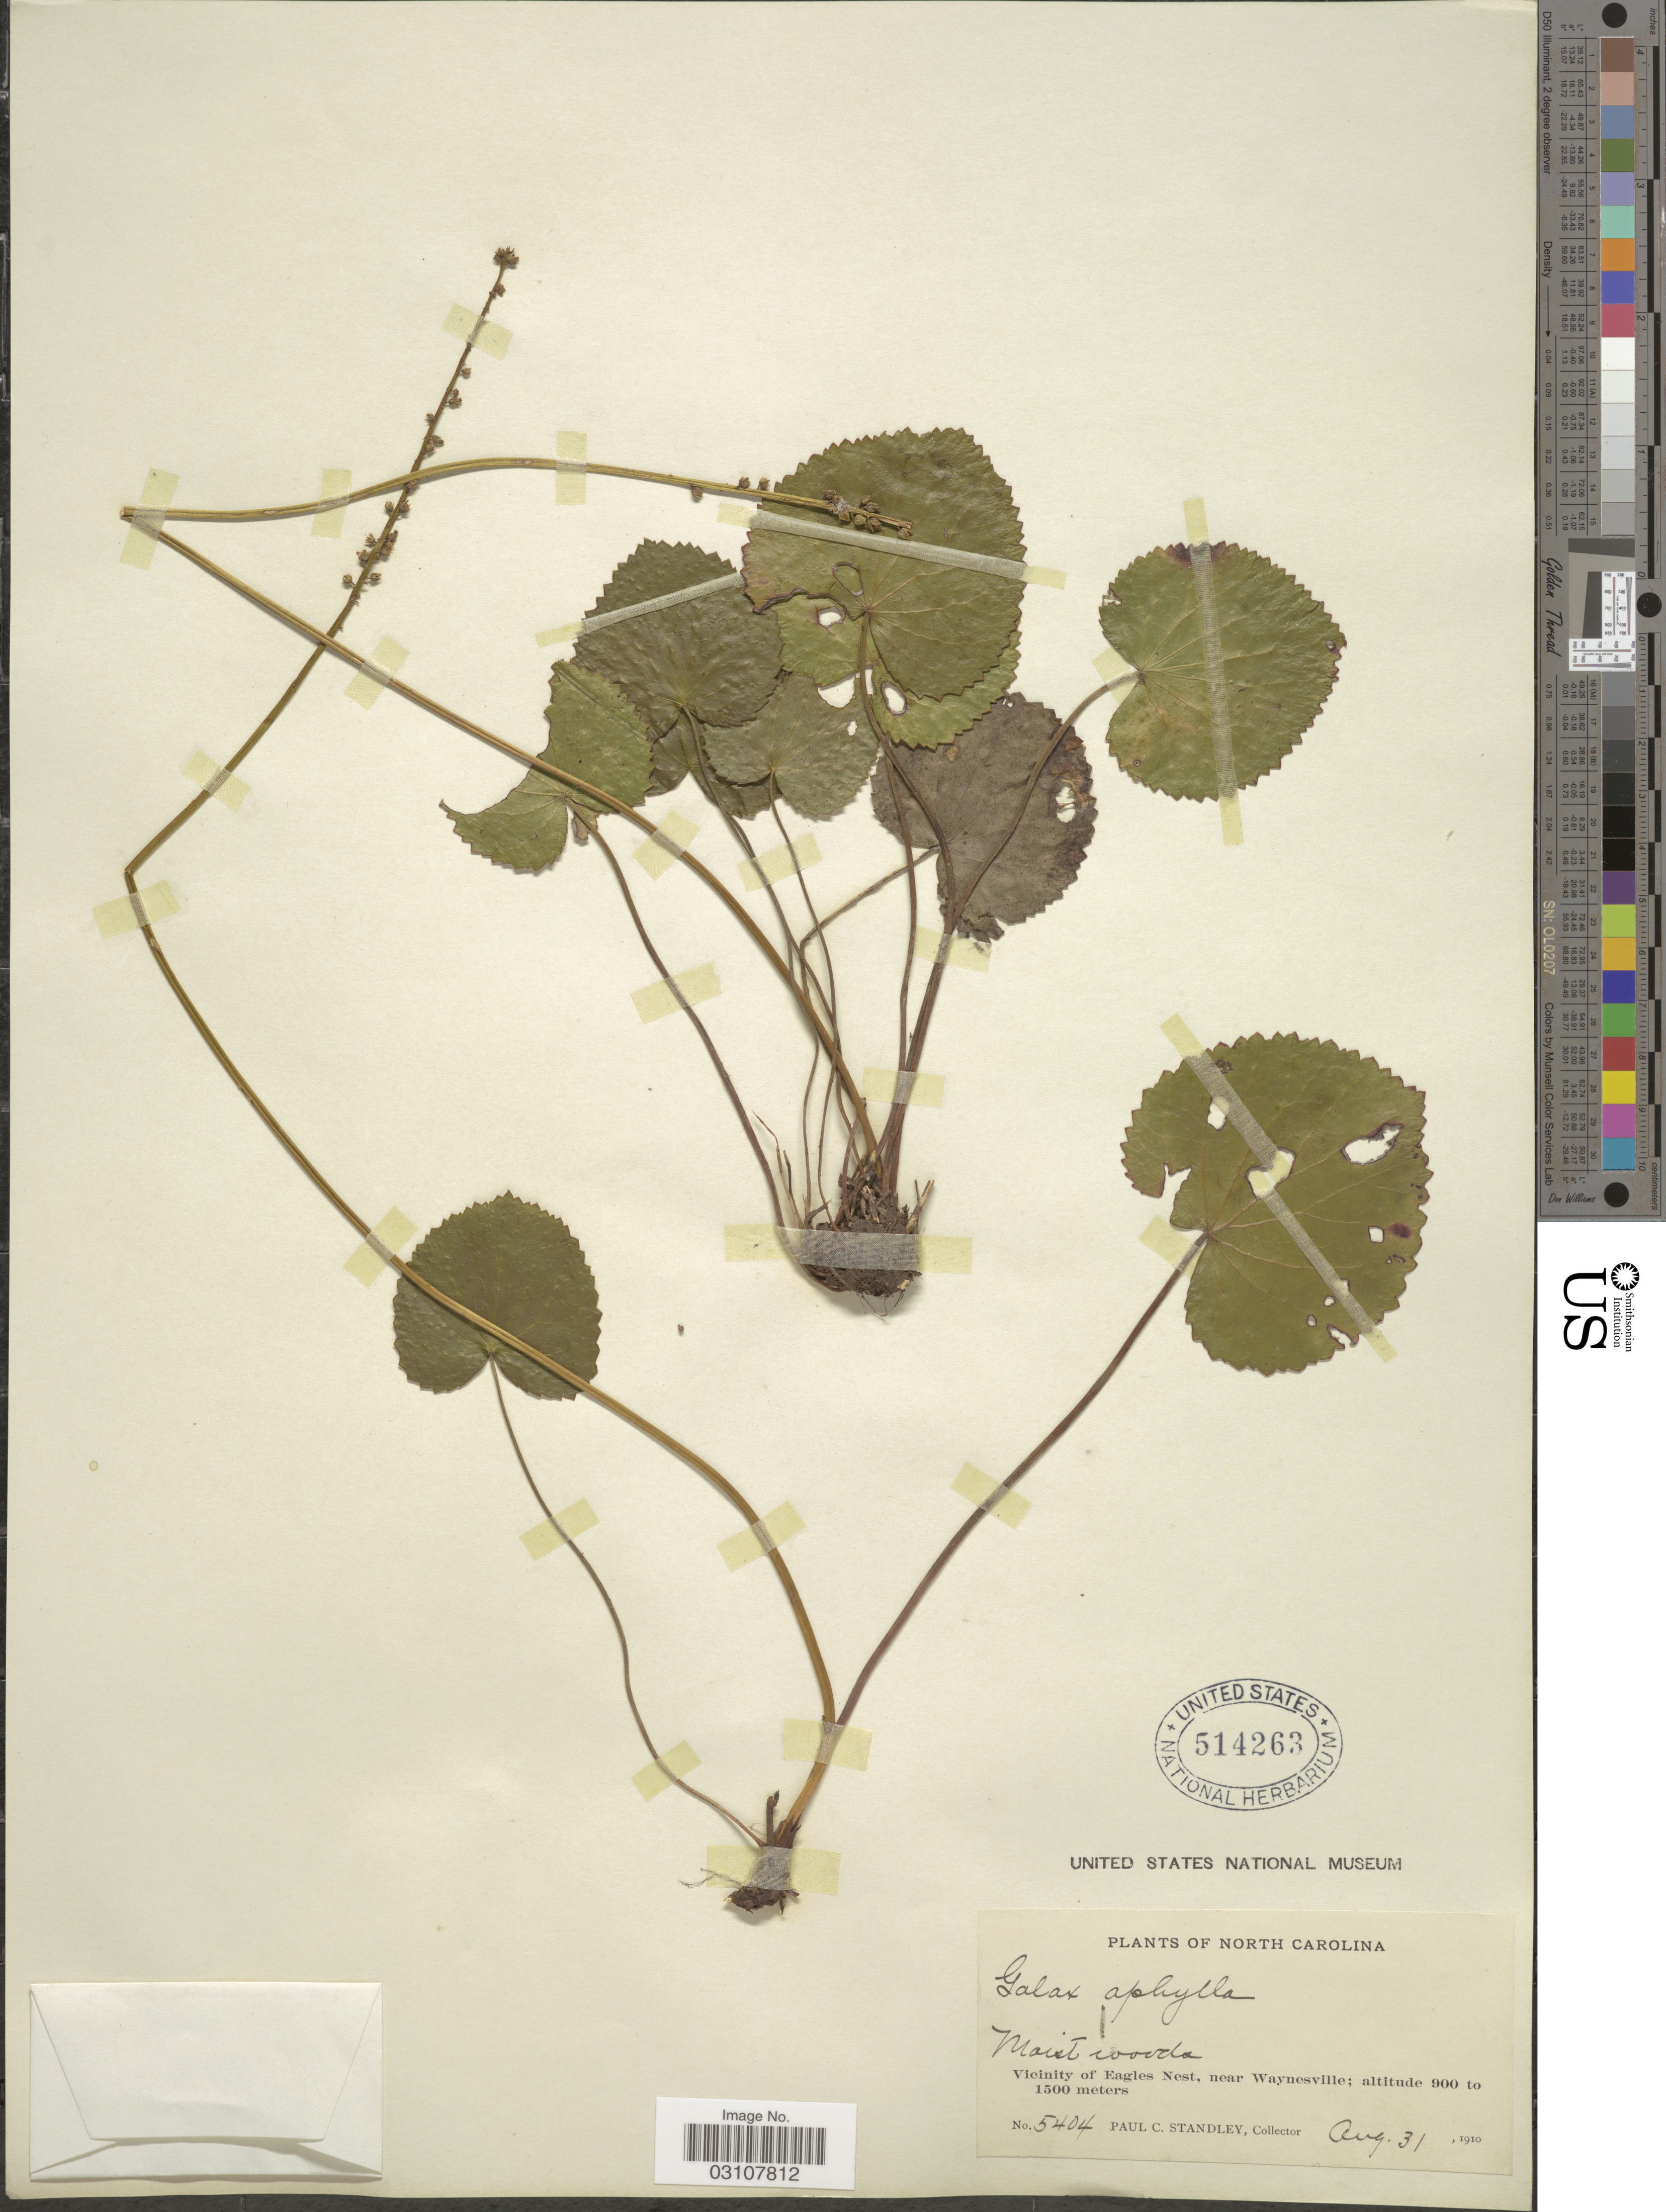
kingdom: Plantae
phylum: Tracheophyta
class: Magnoliopsida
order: Ericales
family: Diapensiaceae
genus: Galax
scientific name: Galax urceolata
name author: (Poir.) Brummitt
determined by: Gaynor, Michelle L., (FLAS), University of Florida (UNITED STATES)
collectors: P. C. Standley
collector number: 5404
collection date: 1910-08-31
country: United States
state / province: North Carolina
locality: Vicinity of Eagles Nest, near Waynesville.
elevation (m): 900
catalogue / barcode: US 514263